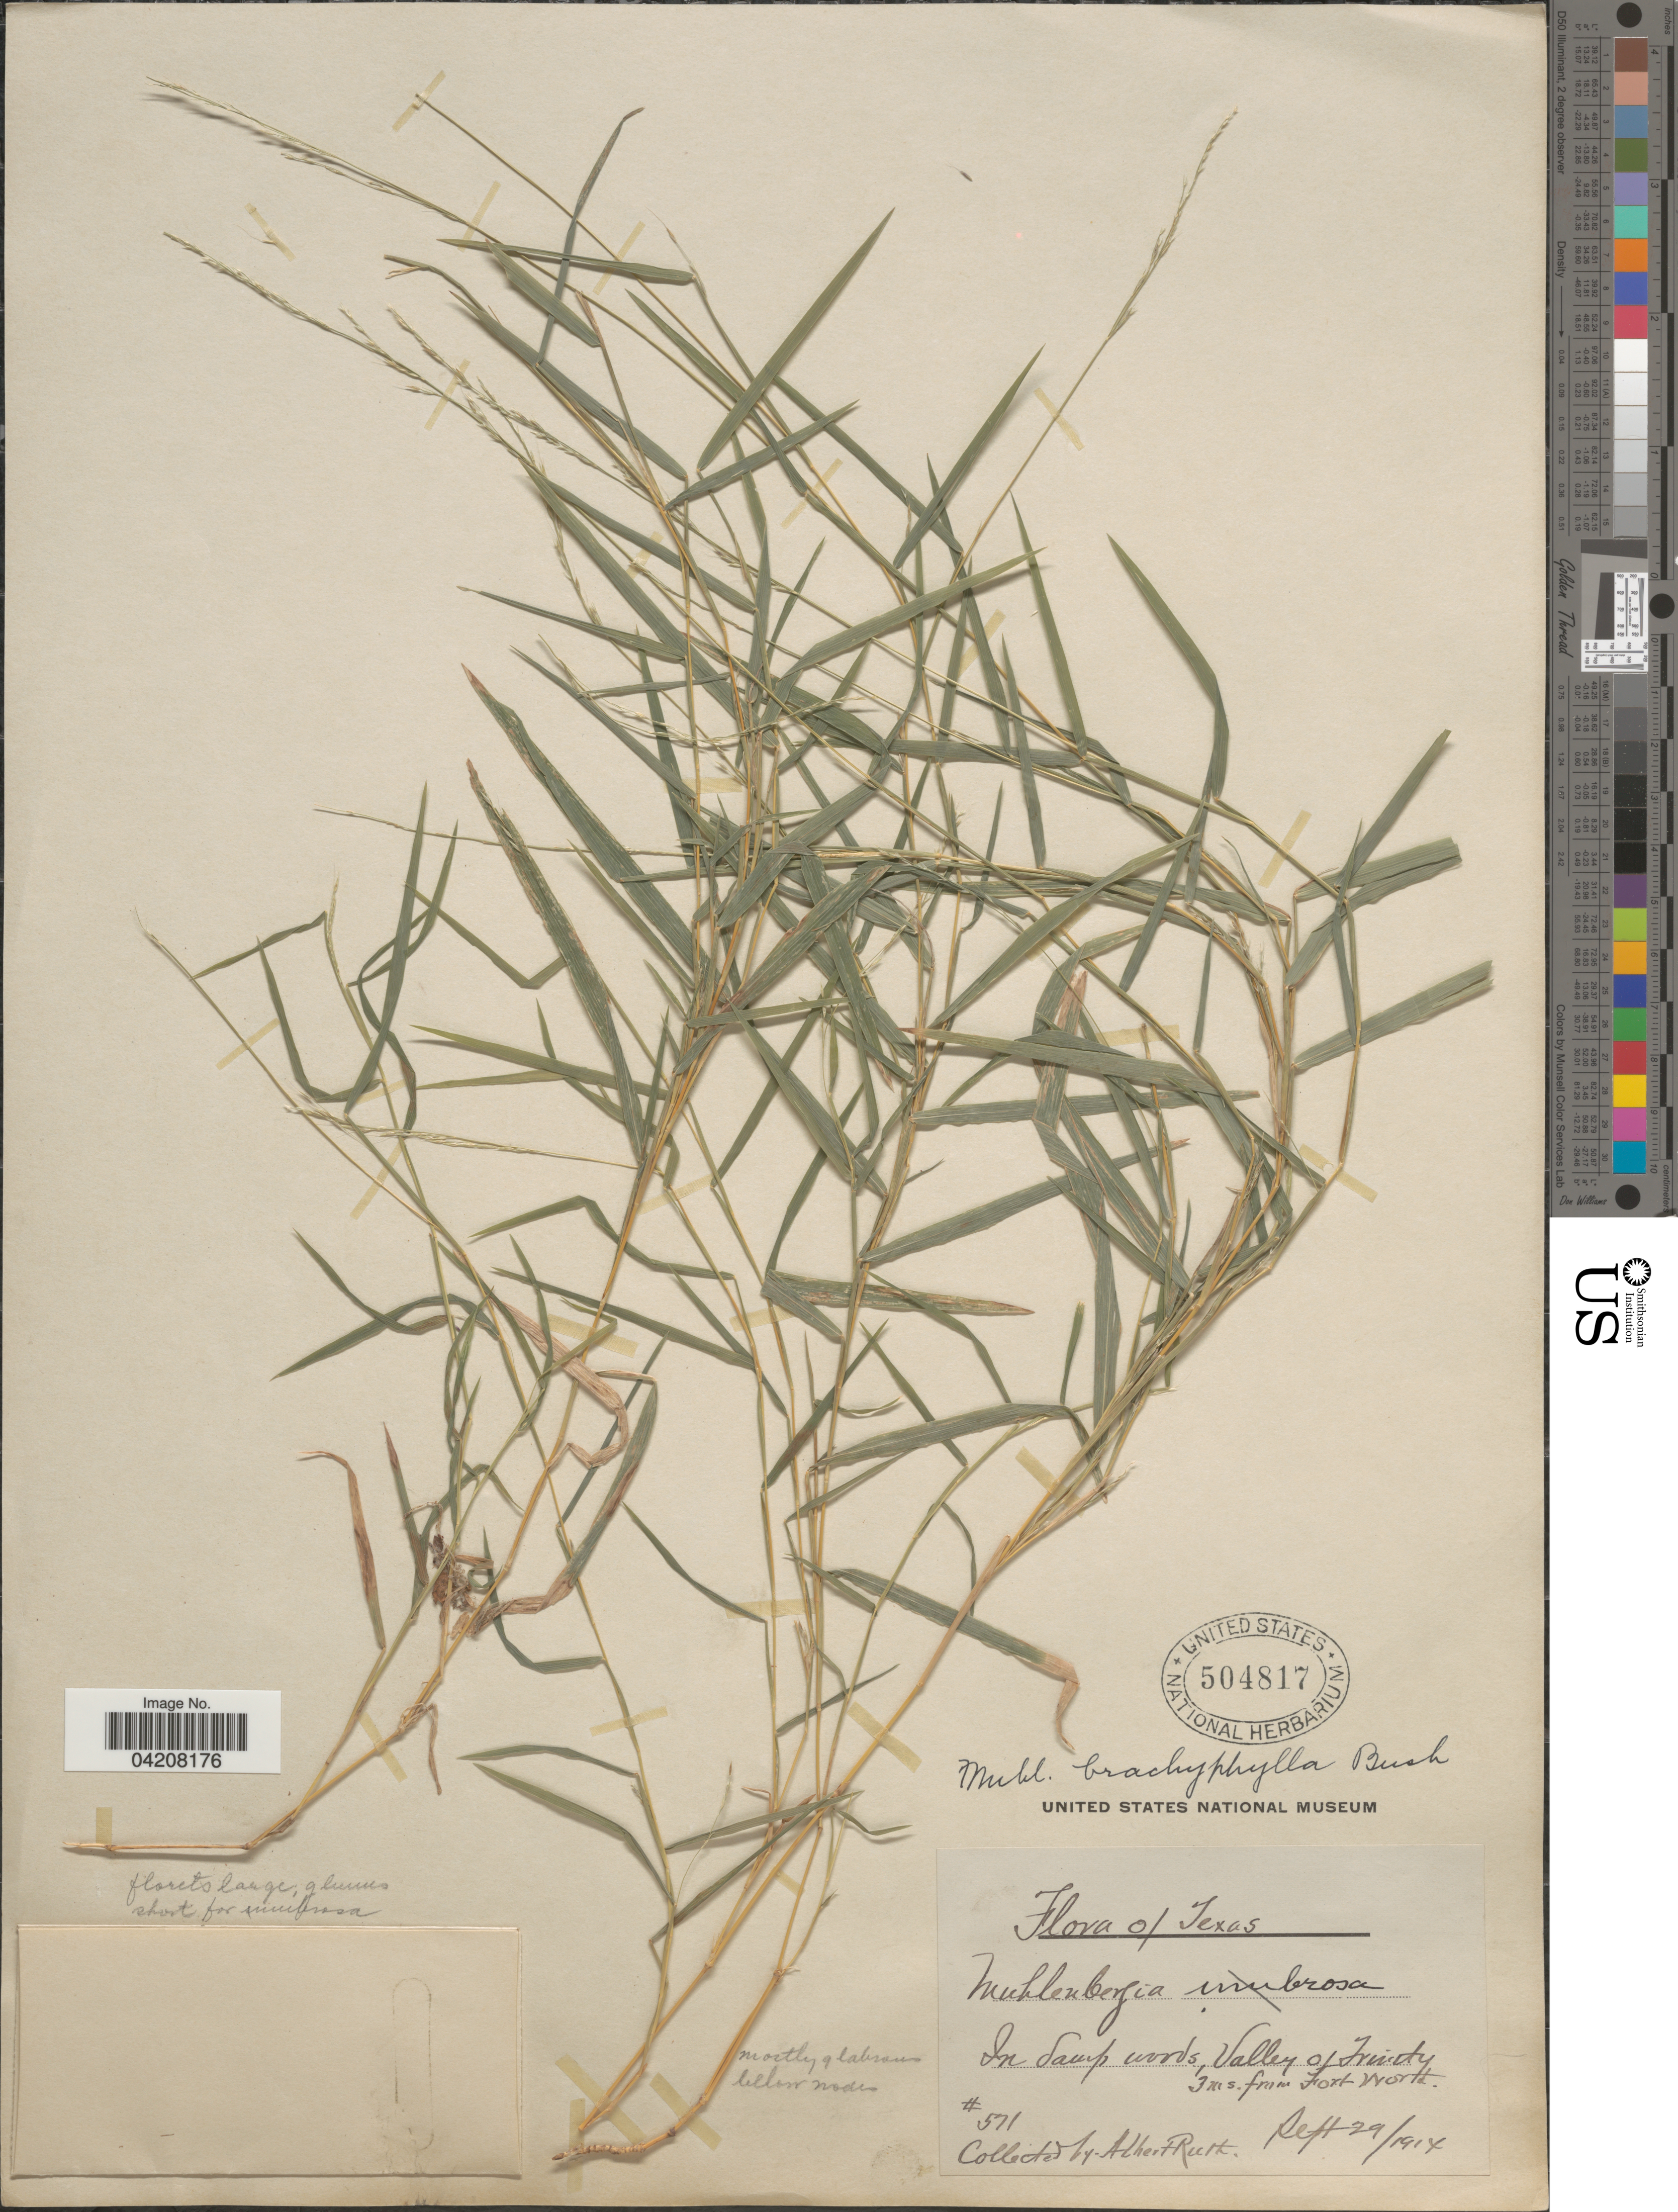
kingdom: Plantae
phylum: Tracheophyta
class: Liliopsida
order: Poales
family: Poaceae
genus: Muhlenbergia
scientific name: Muhlenbergia bushii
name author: R.W. Pohl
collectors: A. Ruth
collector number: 571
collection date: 1914-09-29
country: United States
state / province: Texas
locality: In damp woods, Valley of Trinity 3 ms. from Fort Worth.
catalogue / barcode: US 504817